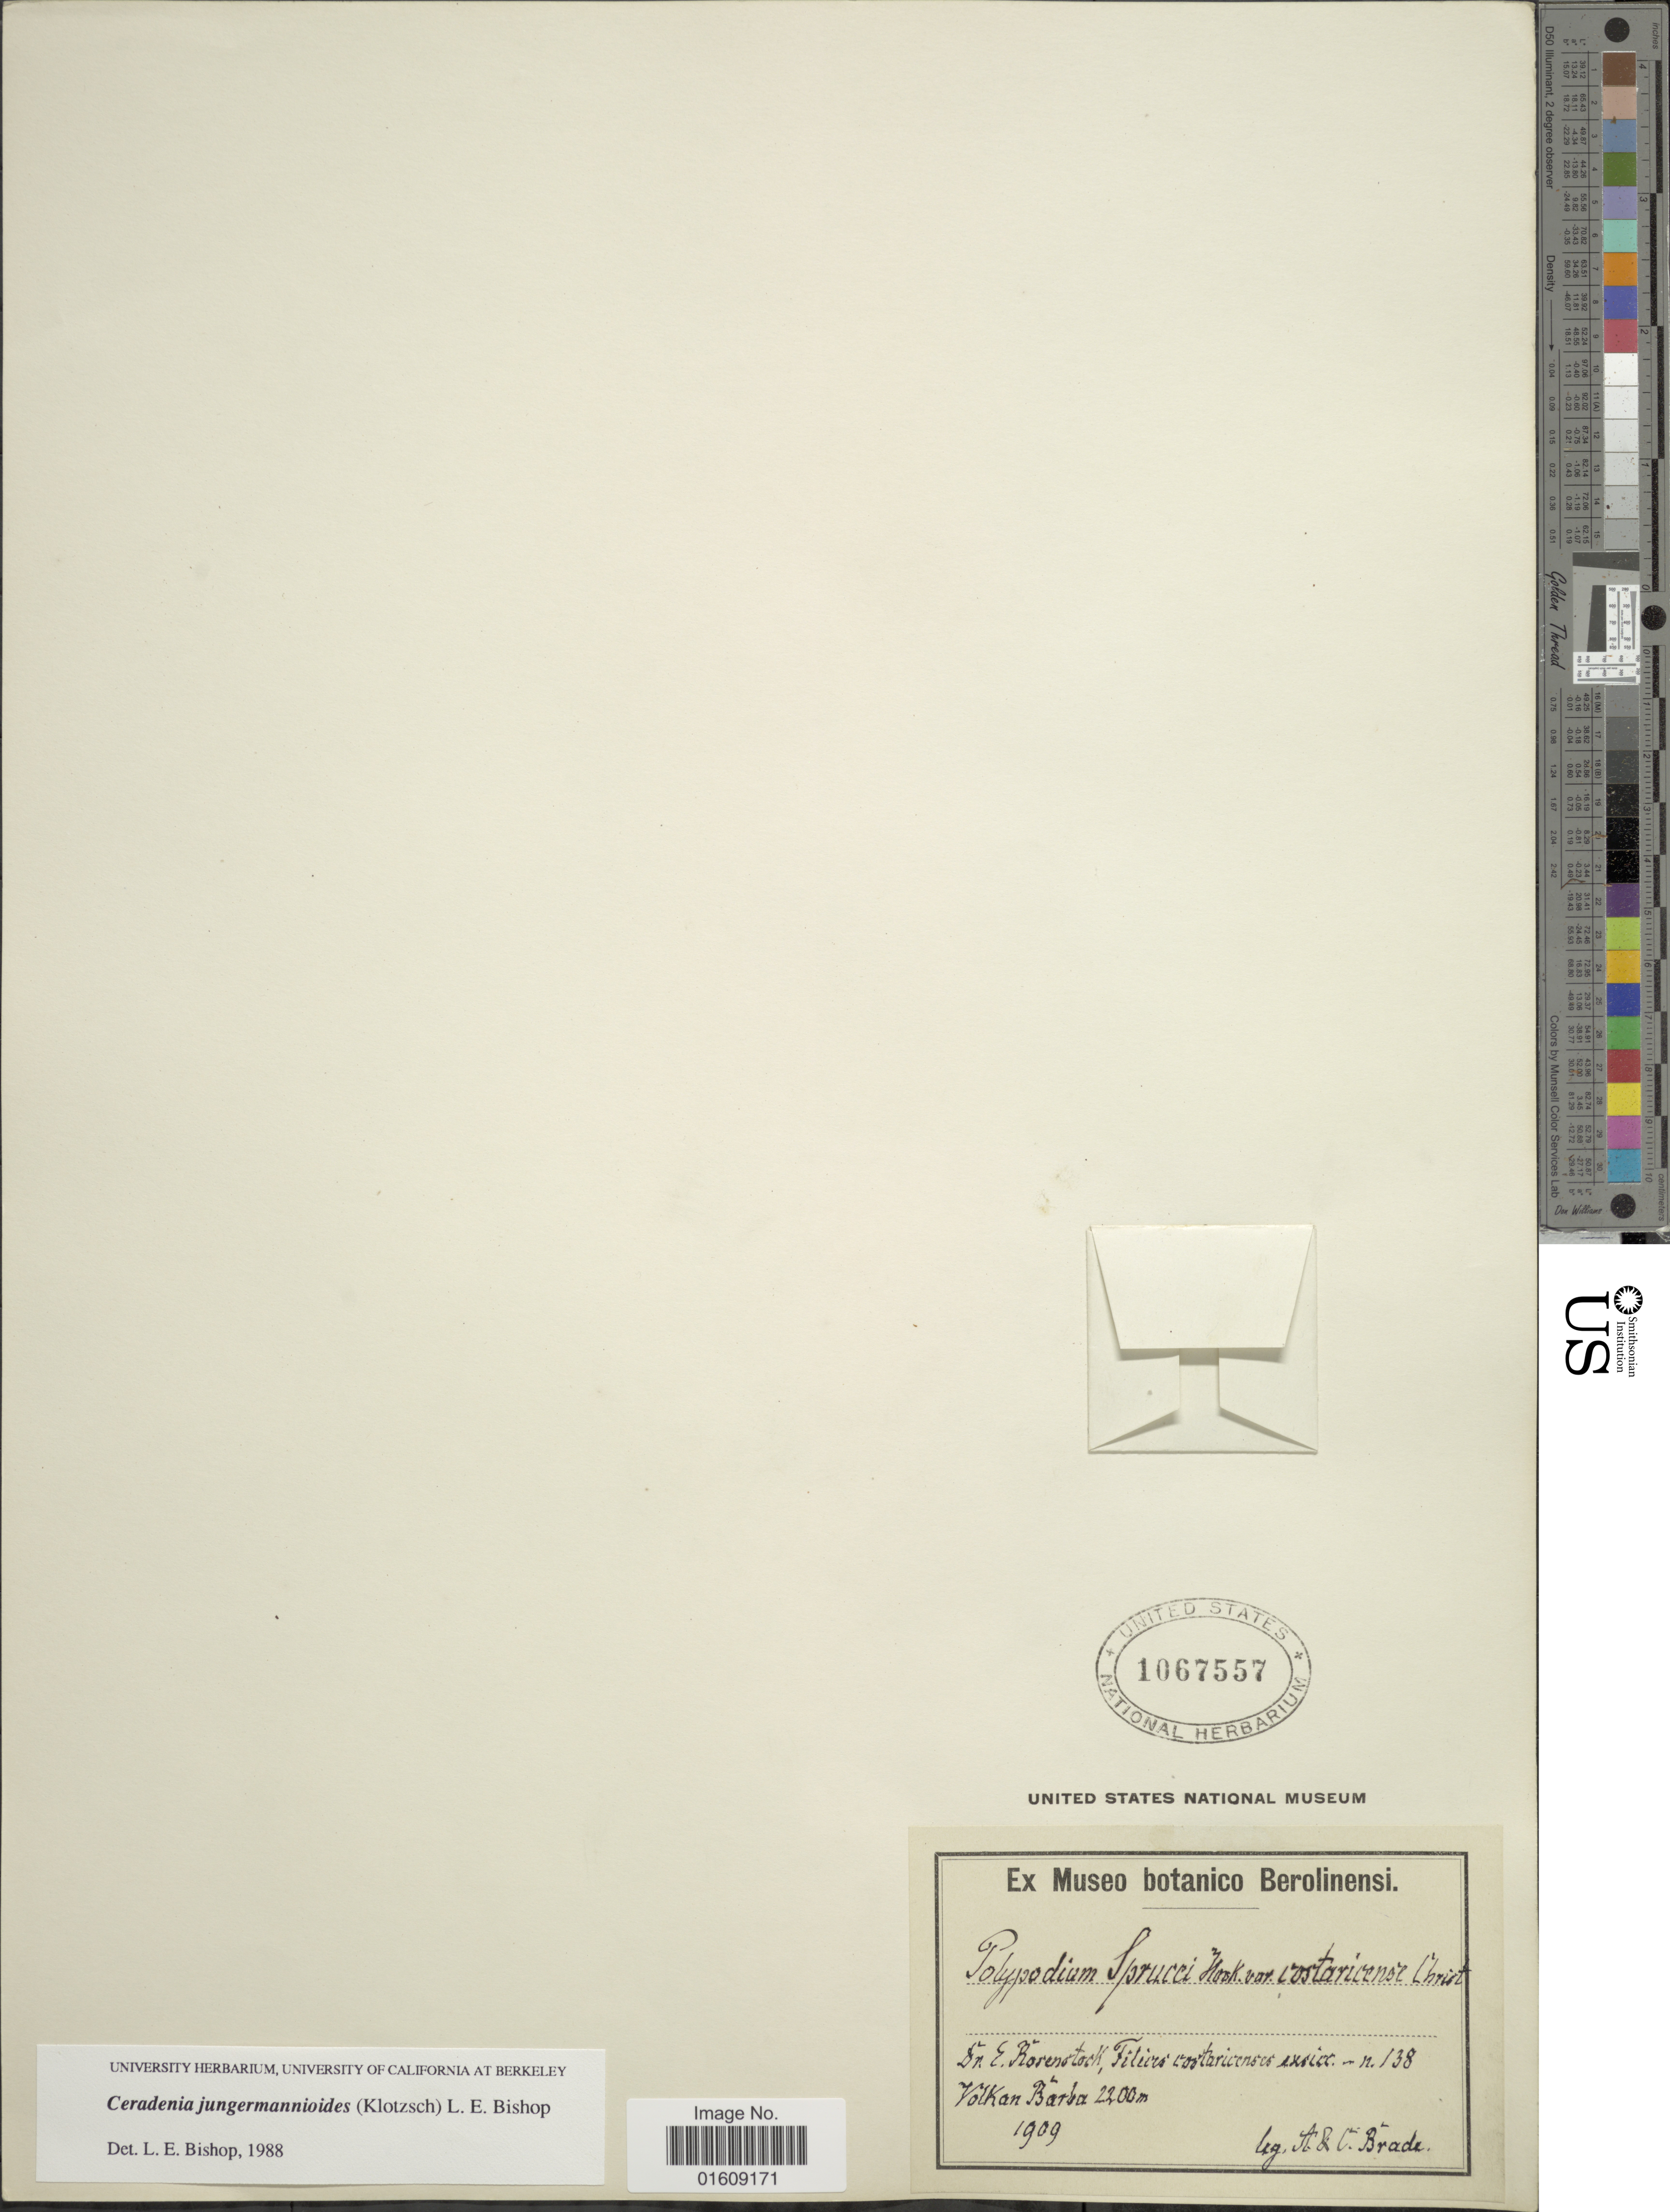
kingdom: Plantae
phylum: Tracheophyta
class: Polypodiopsida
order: Polypodiales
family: Polypodiaceae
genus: Ceradenia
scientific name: Ceradenia jungermannioides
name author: (Klotzsch) L.E. Bishop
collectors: A. Brade & C. Brade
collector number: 138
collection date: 1909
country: Costa Rica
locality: Volkan Barba, costaricenses exsisc.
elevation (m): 2200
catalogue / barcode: US 1067557